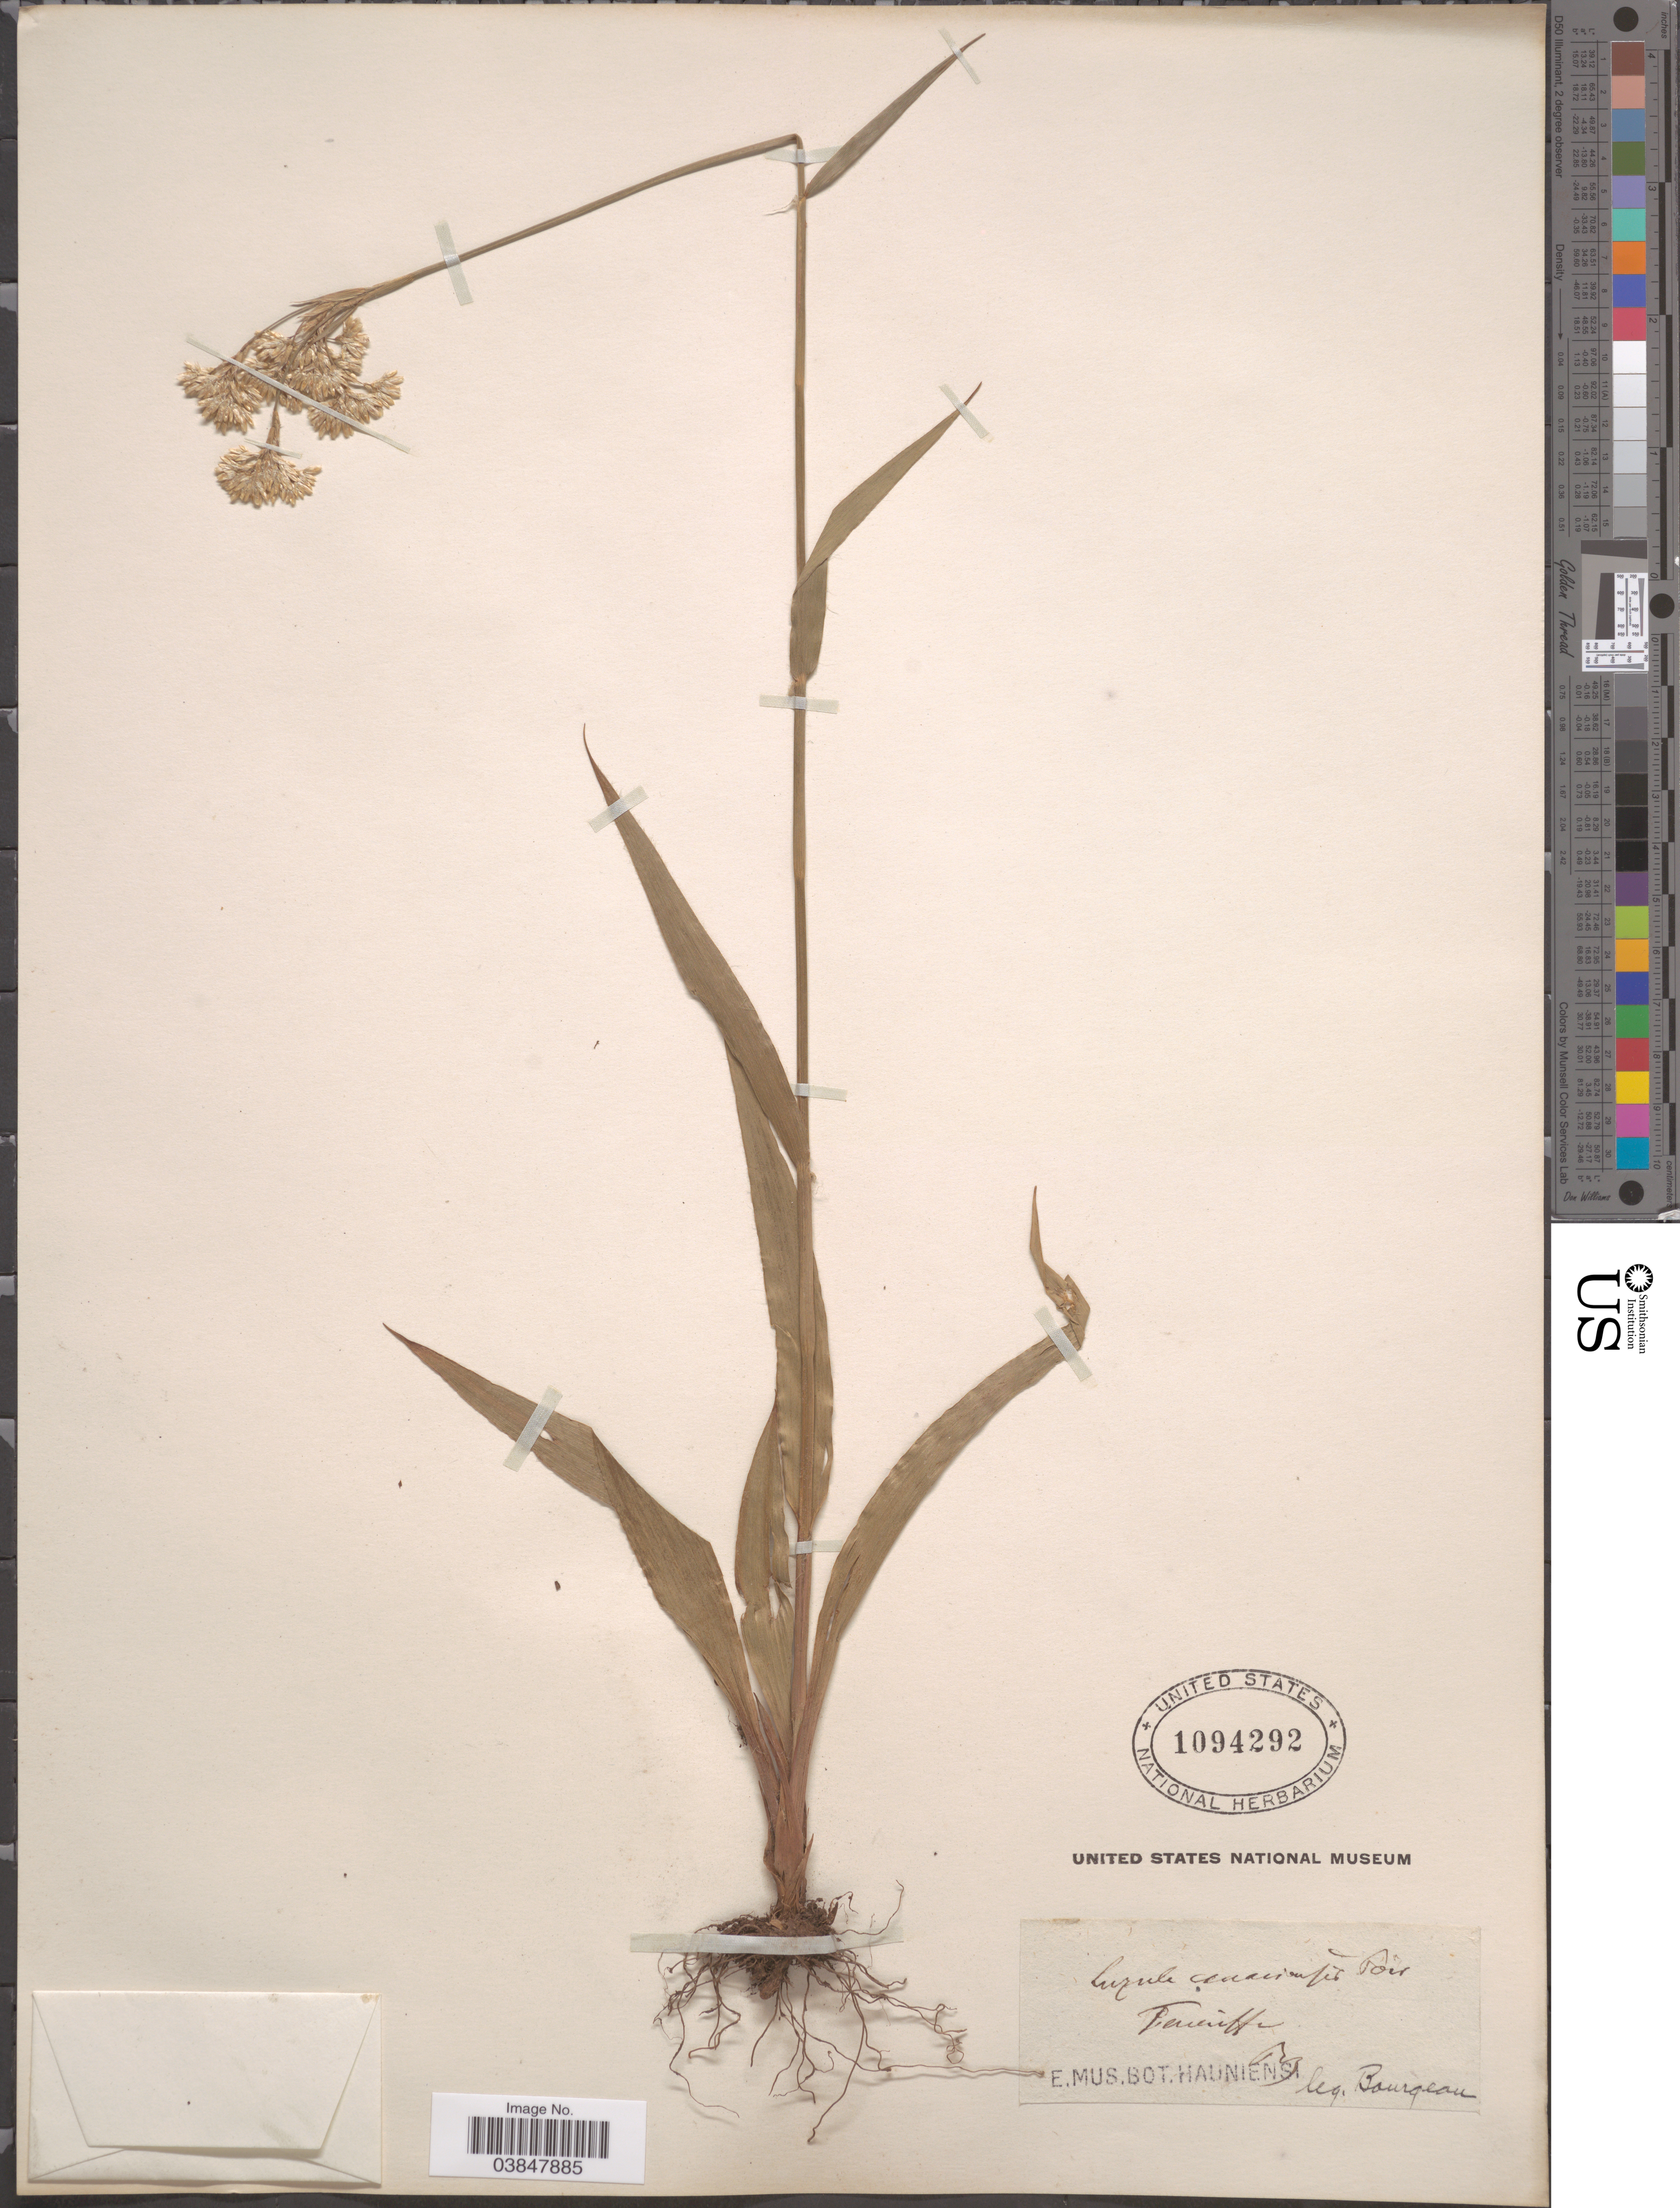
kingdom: Plantae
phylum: Tracheophyta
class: Liliopsida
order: Poales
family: Juncaceae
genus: Luzula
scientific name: Luzula canariensis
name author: Poir.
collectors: -. Bourgeau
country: Spain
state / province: Canarias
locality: Tenerife.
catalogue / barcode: US 1094292